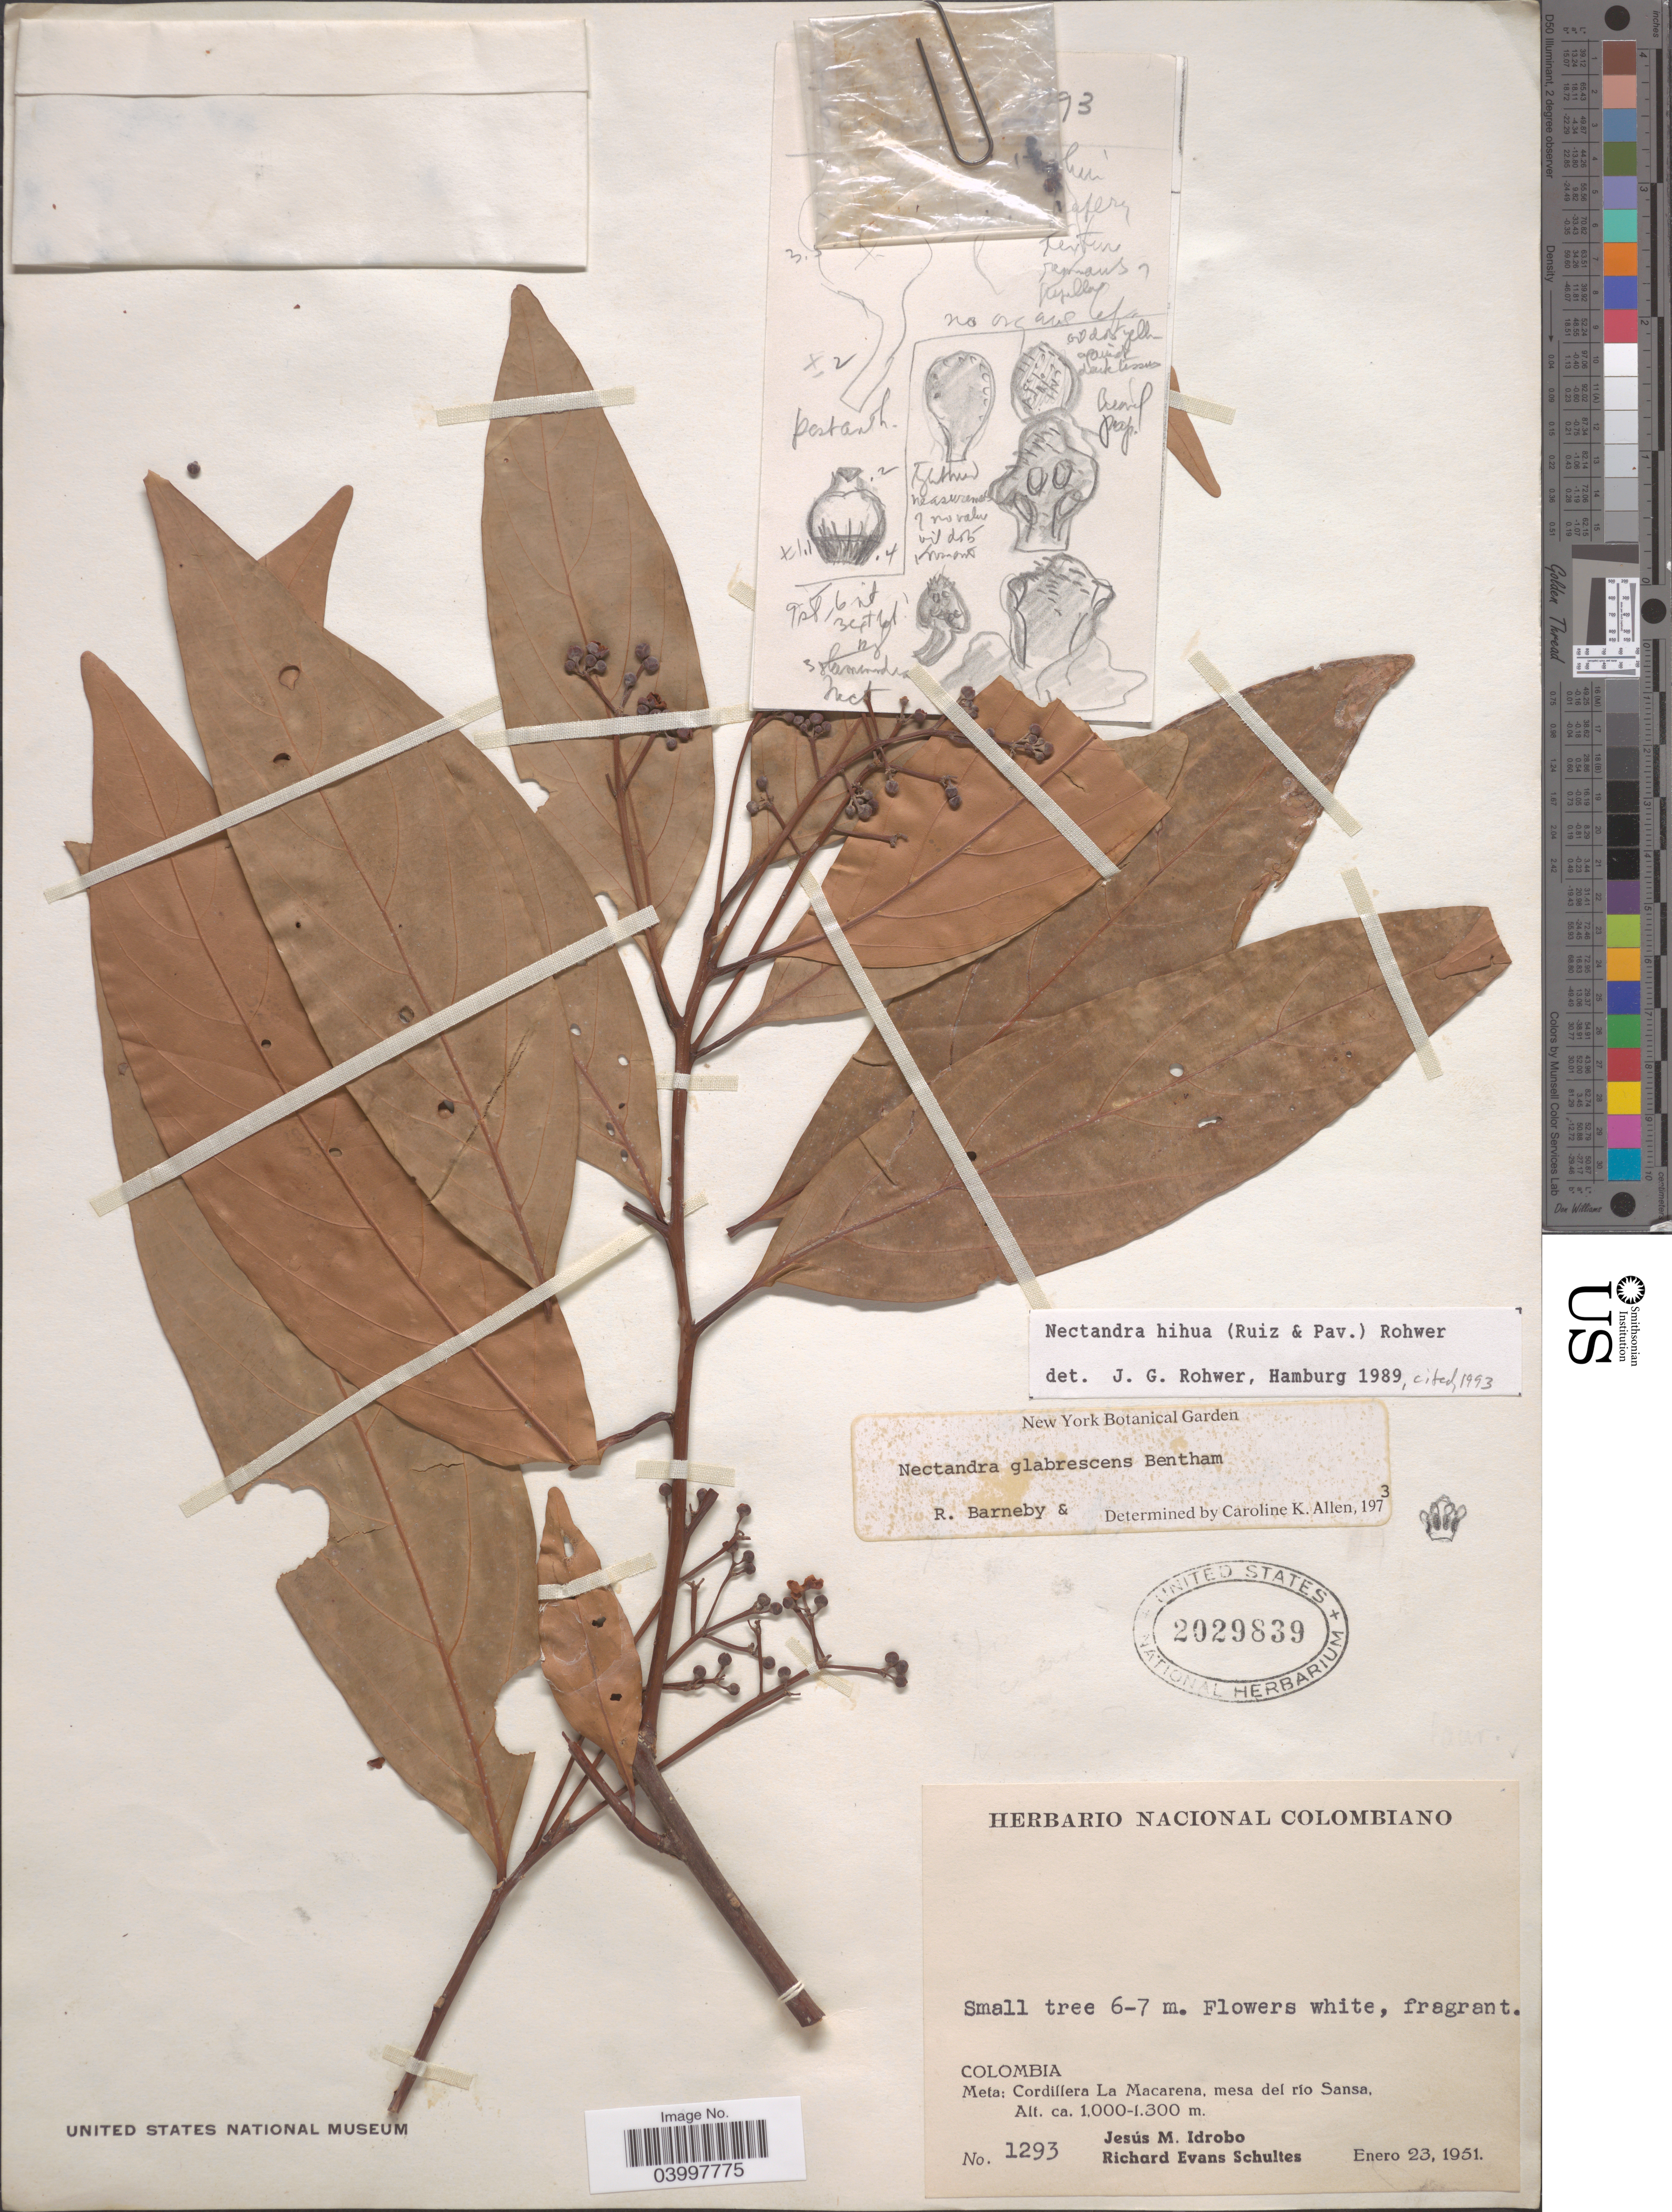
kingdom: Plantae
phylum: Tracheophyta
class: Magnoliopsida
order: Laurales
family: Lauraceae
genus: Nectandra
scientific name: Nectandra hihua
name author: (Ruiz & Pav.) Rohwer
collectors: J. M. Idrobo & R. E. Schultes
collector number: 1293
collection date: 1951-01-23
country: Colombia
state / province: Meta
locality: Cordillera La Macarena, mesa del rio Sansa.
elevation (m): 1000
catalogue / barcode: US 2029839